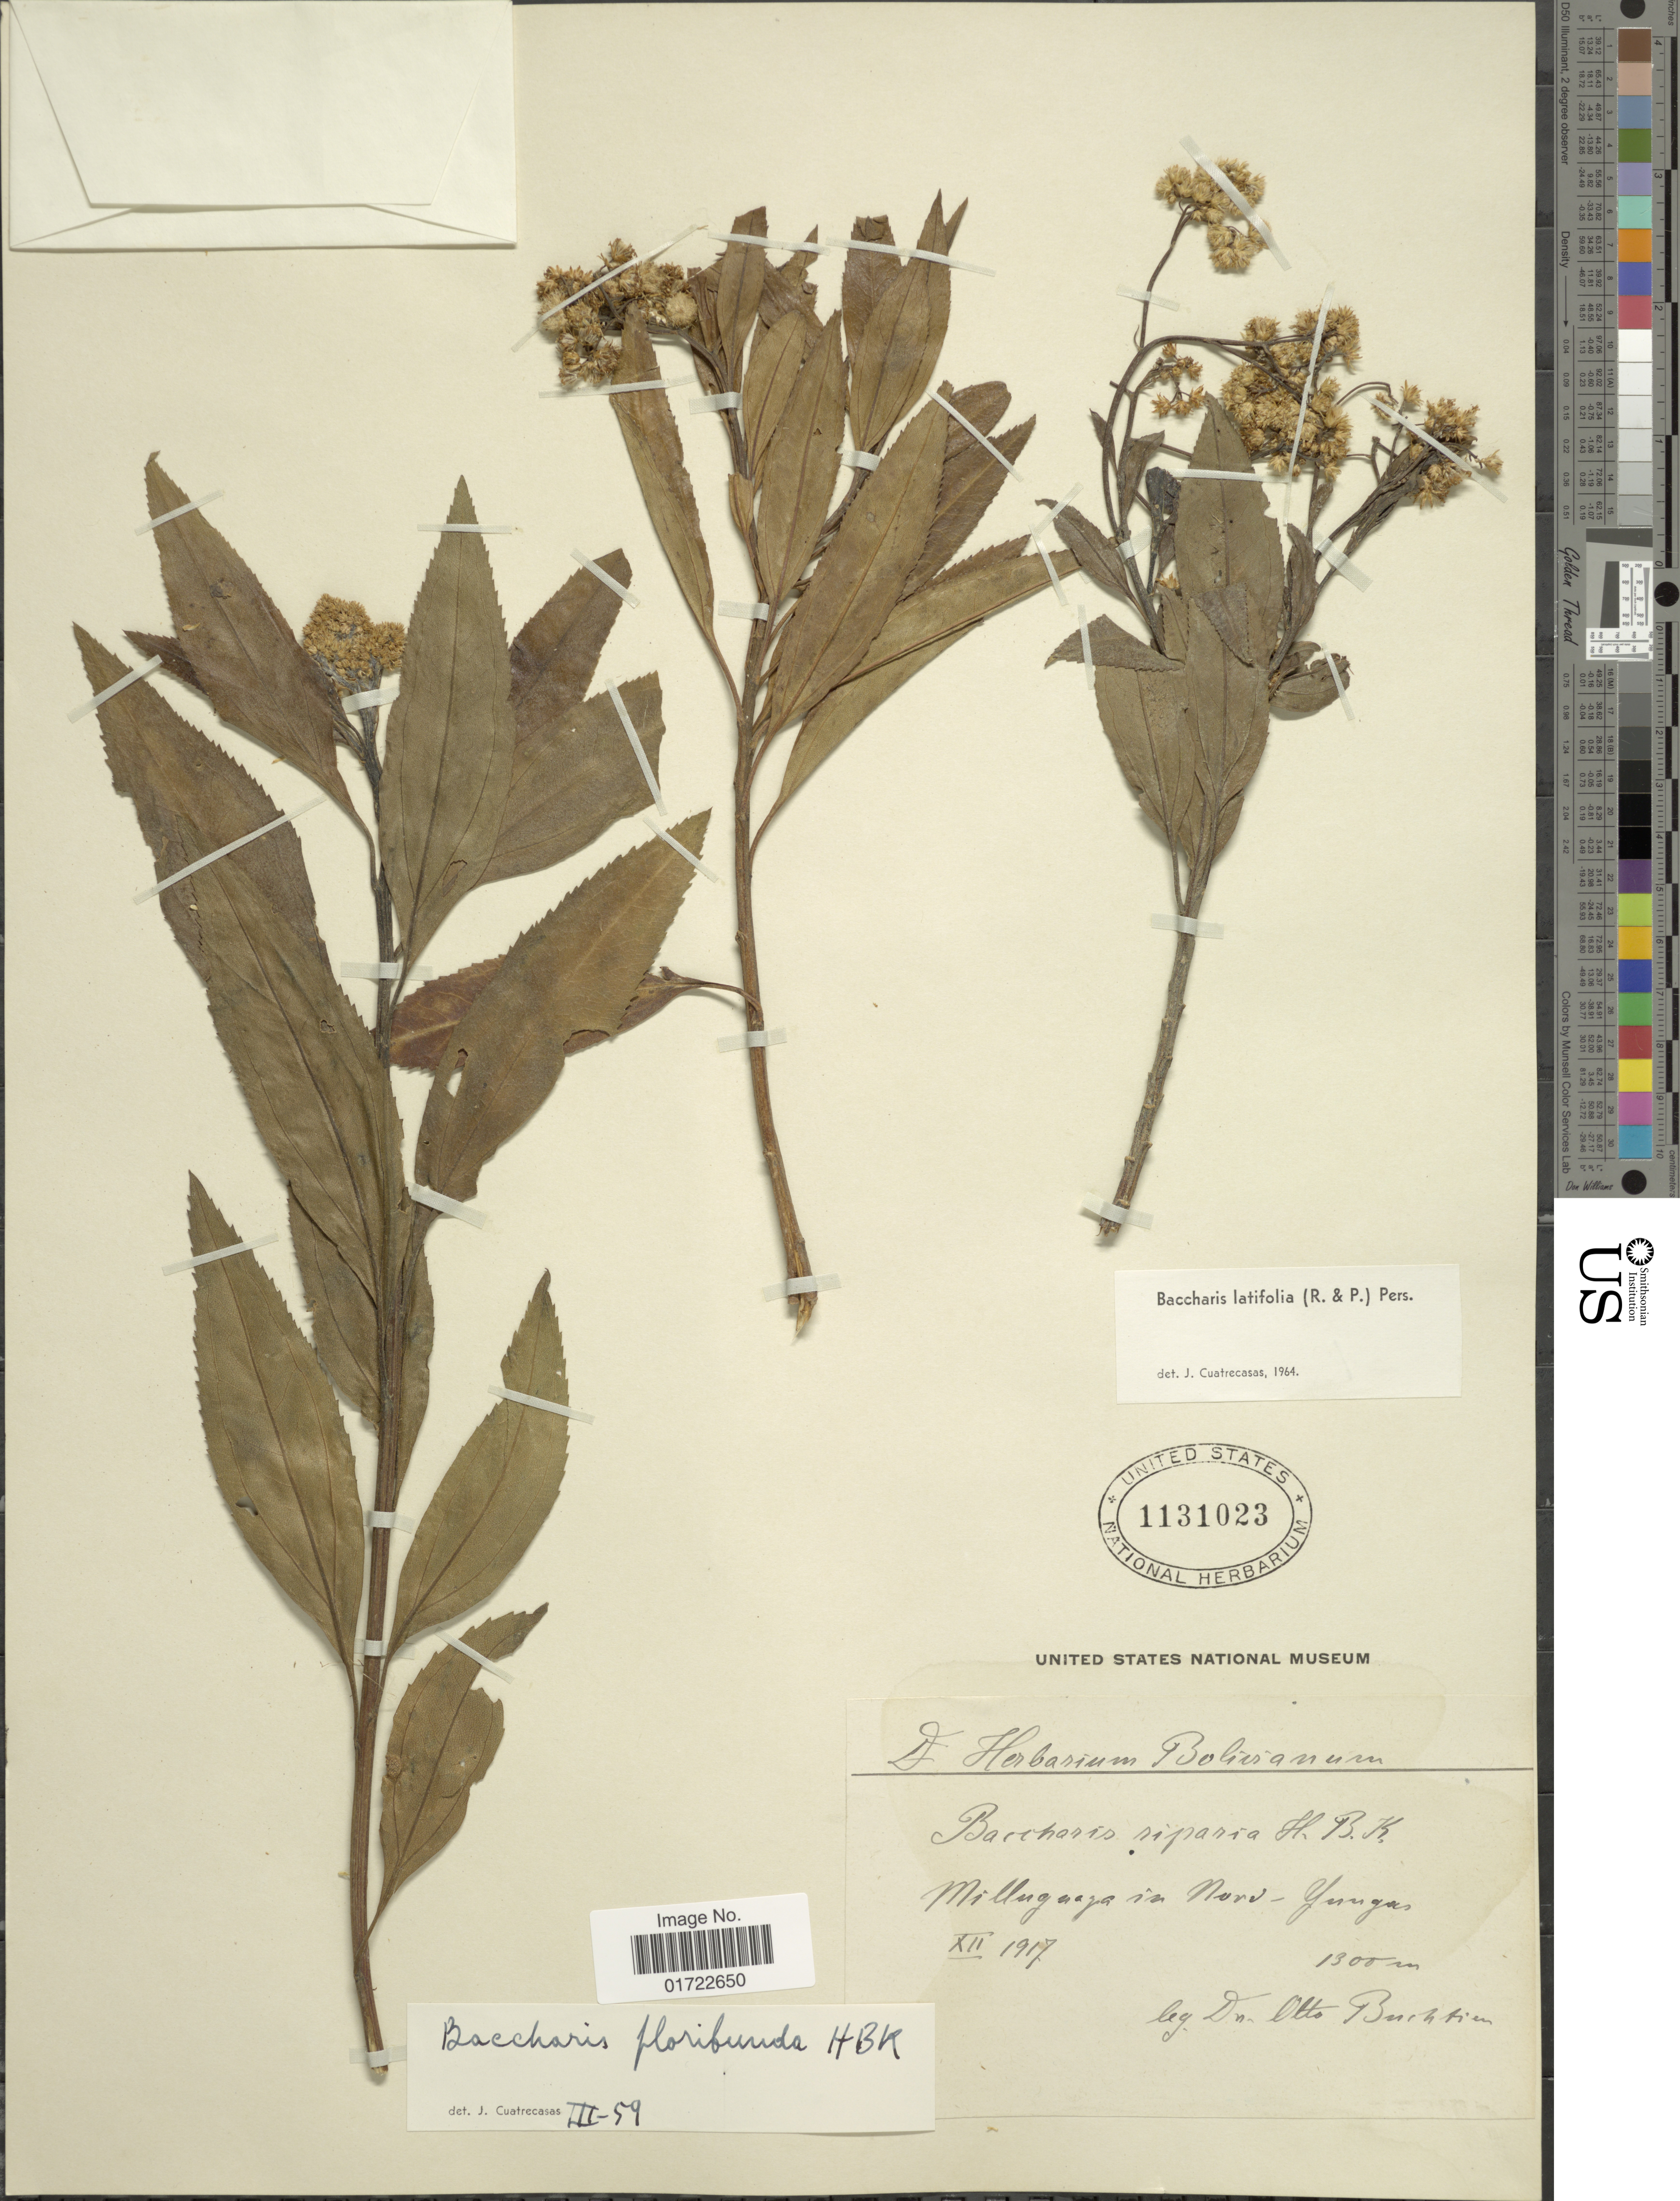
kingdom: Plantae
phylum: Tracheophyta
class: Magnoliopsida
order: Asterales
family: Asteraceae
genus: Baccharis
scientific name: Baccharis latifolia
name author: (Ruiz & Pav.) Pers.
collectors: O. Buchtien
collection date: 1917-12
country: Bolivia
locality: Milluguaga in Nord-Yungas.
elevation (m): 1300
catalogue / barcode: US 1131023